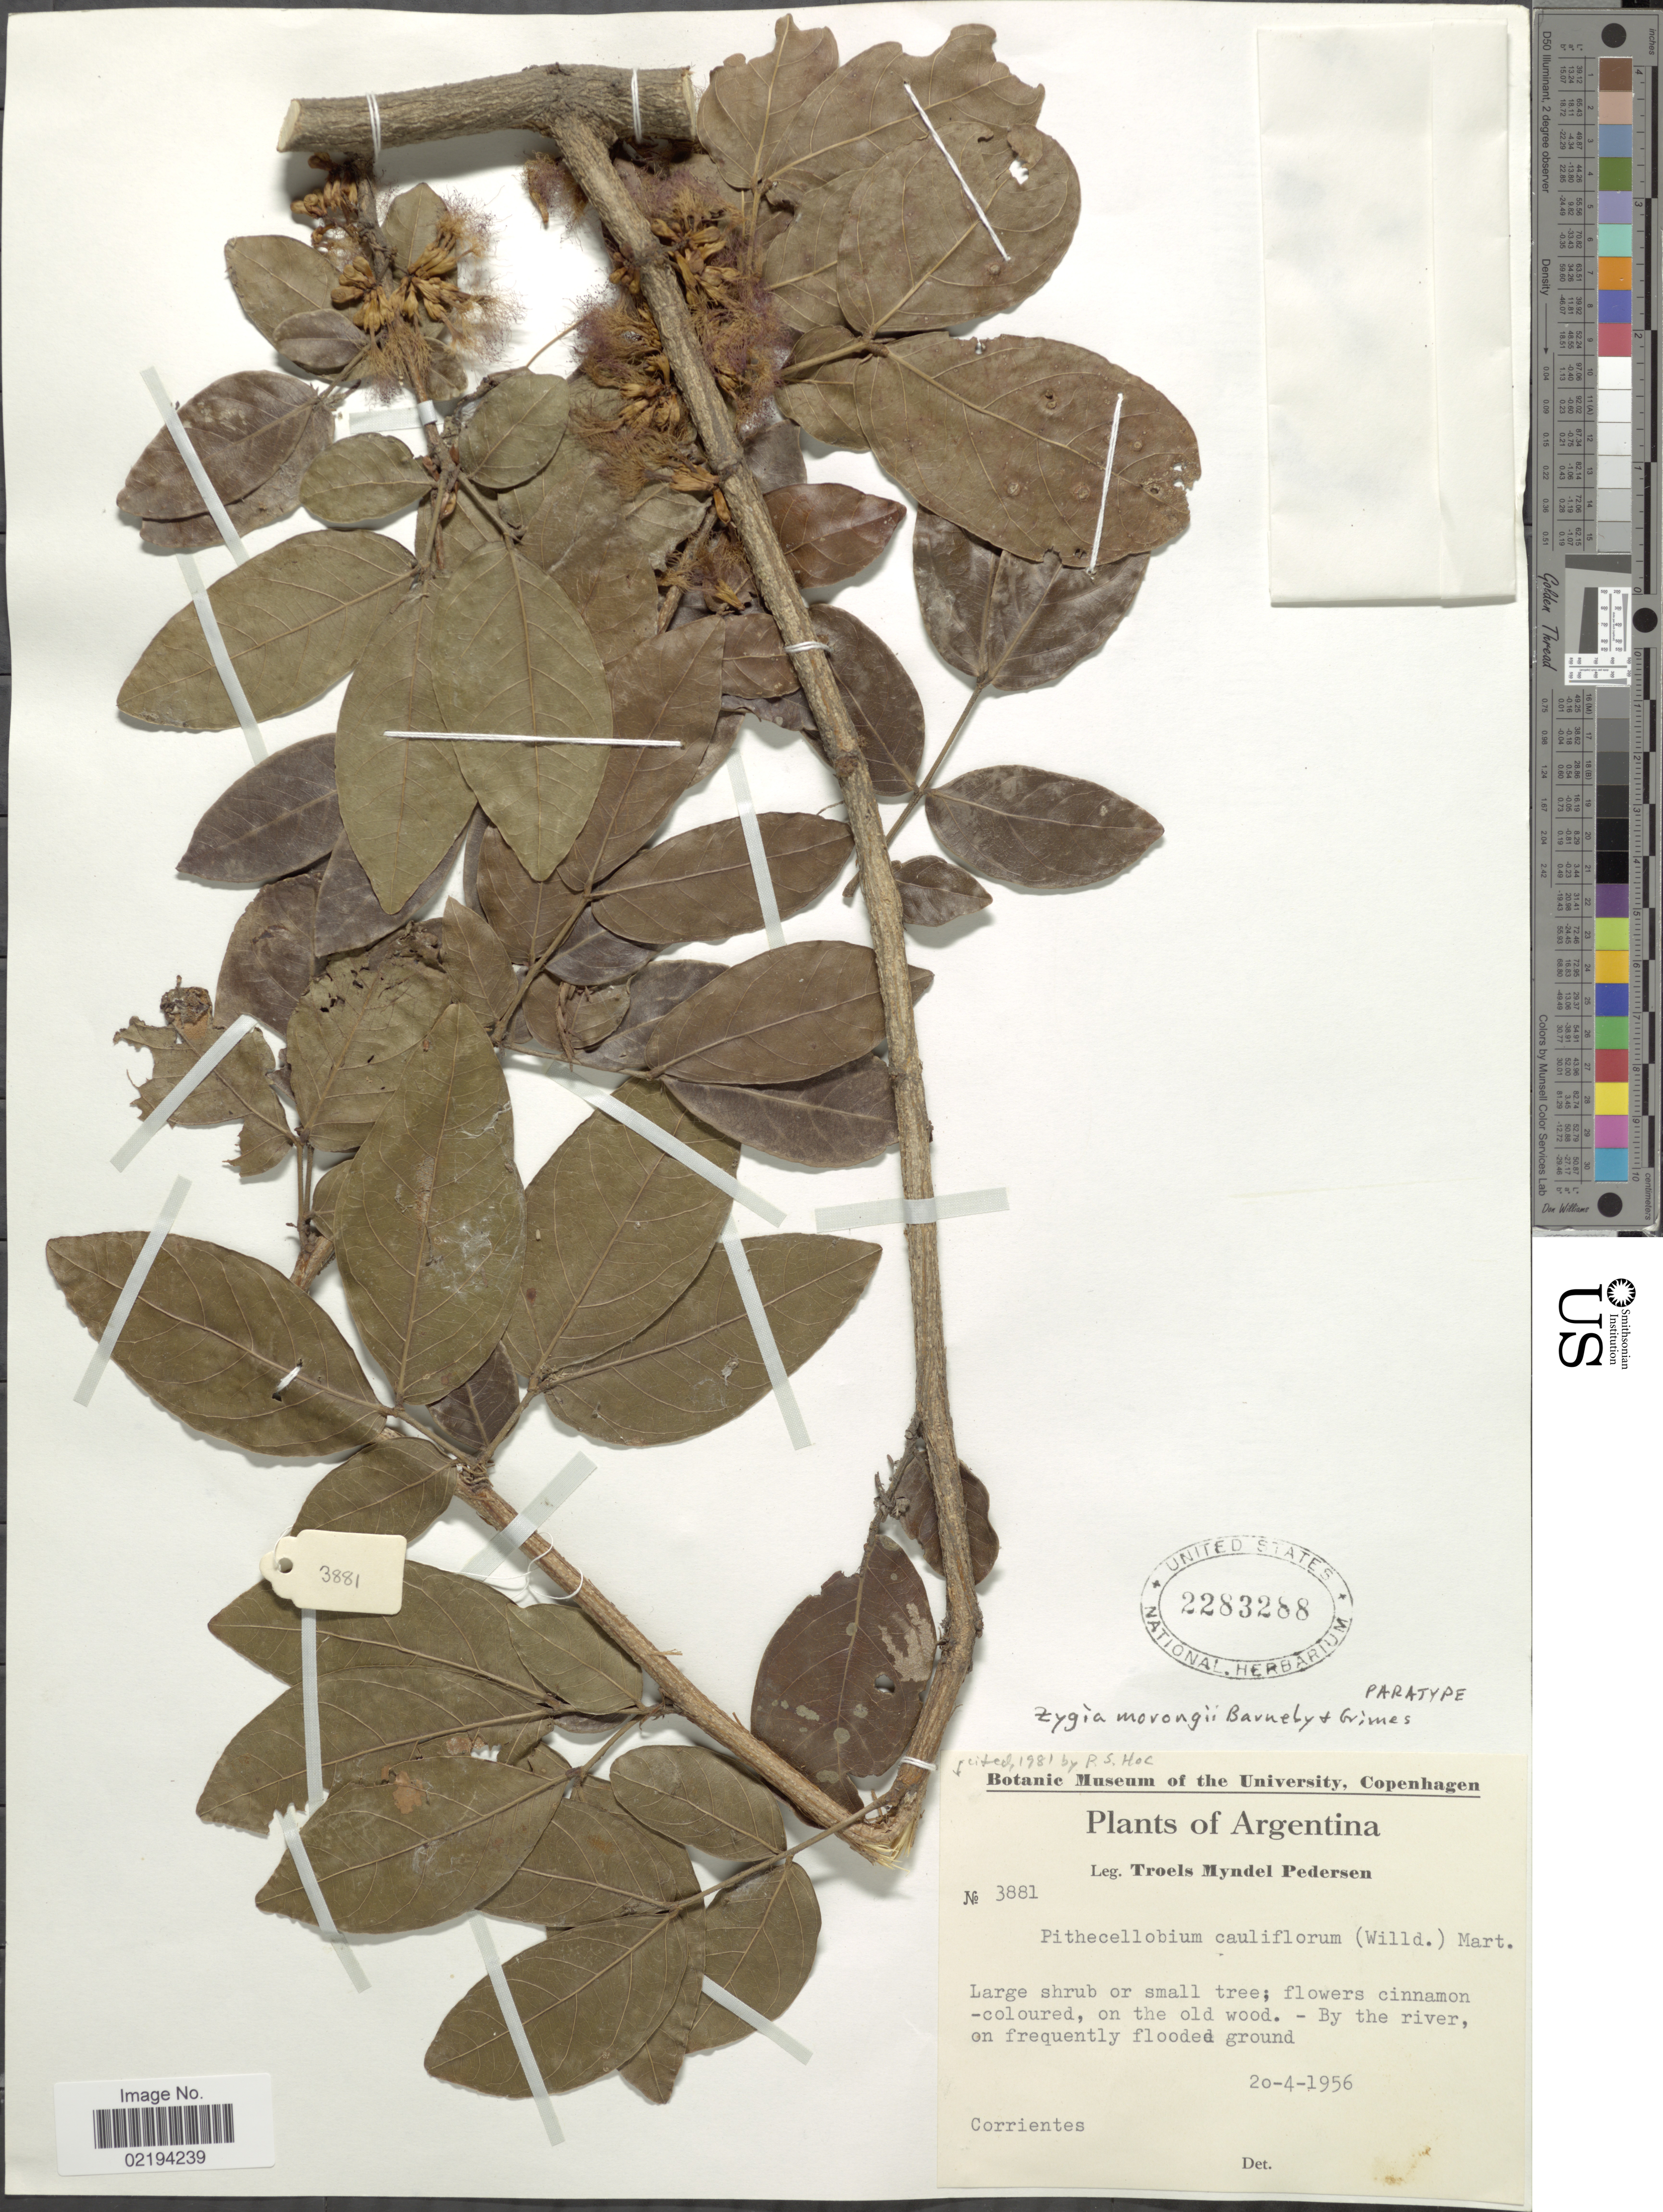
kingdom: Plantae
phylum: Tracheophyta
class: Magnoliopsida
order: Fabales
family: Fabaceae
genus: Zygia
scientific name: Zygia morongii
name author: Barneby & J.W. Grimes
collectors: T. Pederson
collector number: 3881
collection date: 1956-04-20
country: Argentina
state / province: Corrientes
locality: By the river, on frequently flooded ground.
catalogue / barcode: US 1172177